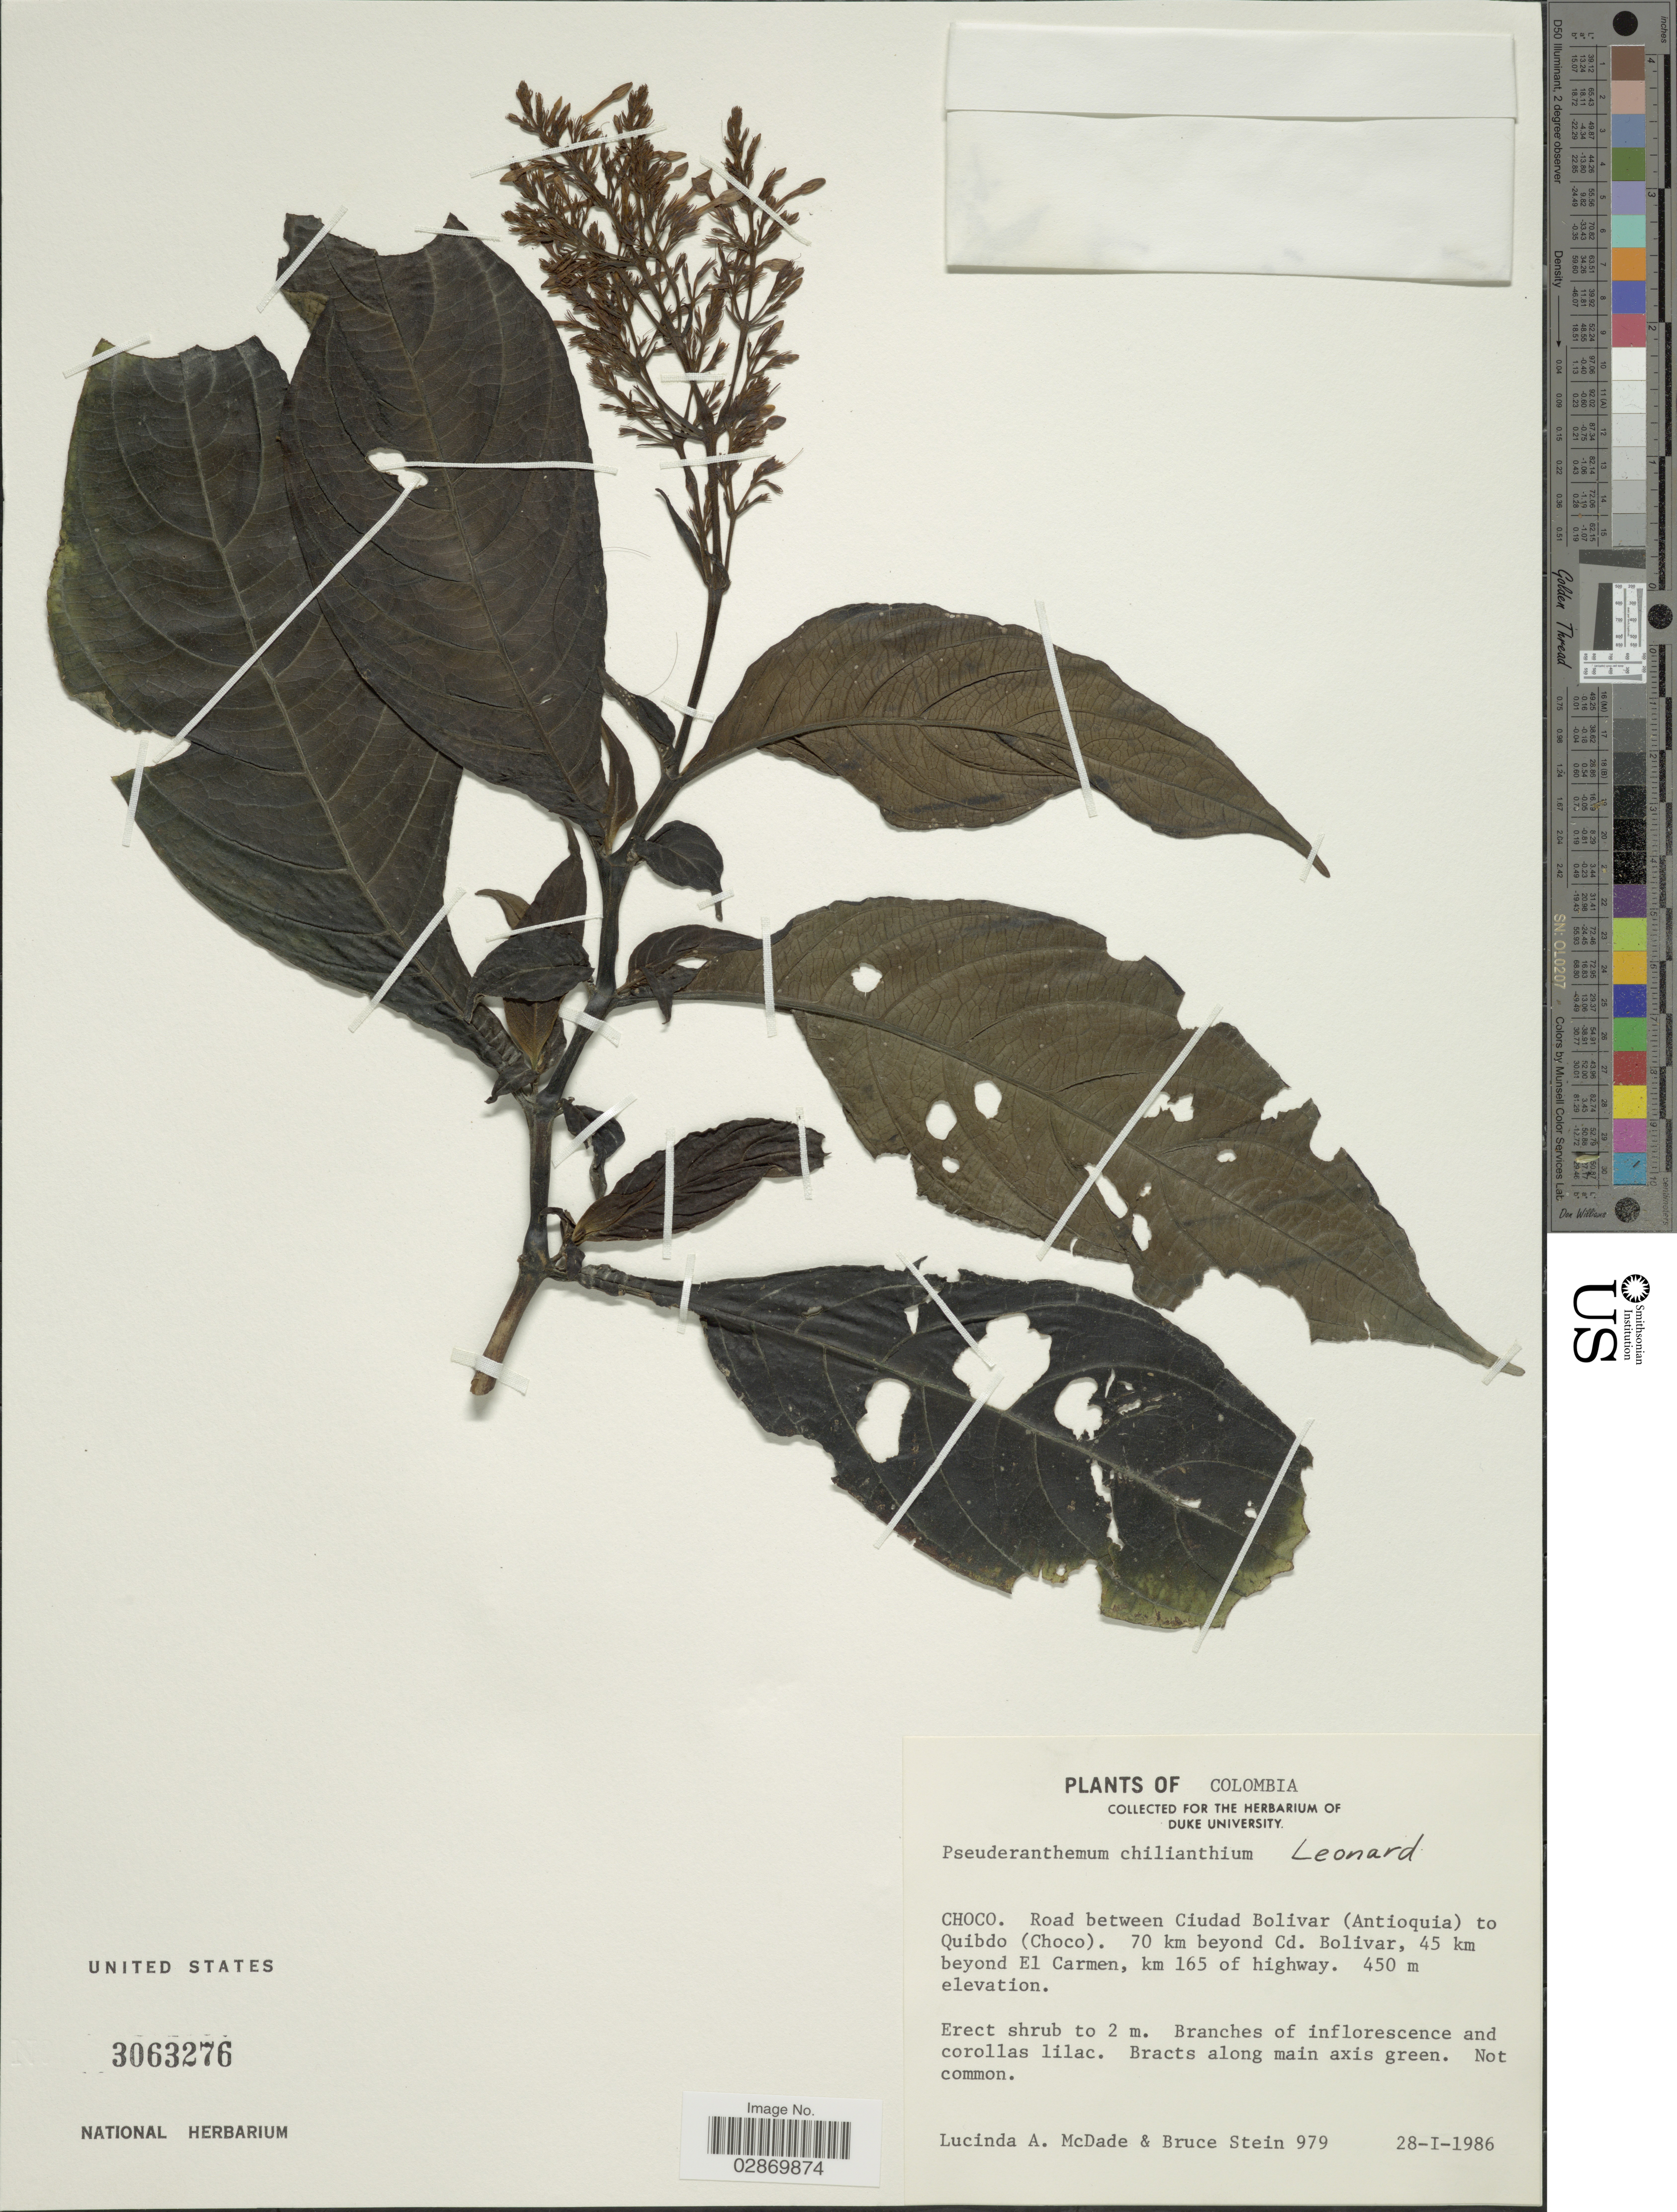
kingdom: Plantae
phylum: Tracheophyta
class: Magnoliopsida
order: Lamiales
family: Acanthaceae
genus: Pseuderanthemum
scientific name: Pseuderanthemum chilianthium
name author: Leonard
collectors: L. McDade & B. A. Stein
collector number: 979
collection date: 1986-01-28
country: Colombia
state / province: Chocó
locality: Road between Ciudad Bolivar (Antioquia) to Quibdo (Choco), 70 km beyond Cd. Bolivar, 45 km beyond El Carmen, km 165 of highway.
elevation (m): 450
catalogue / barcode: US 3063276